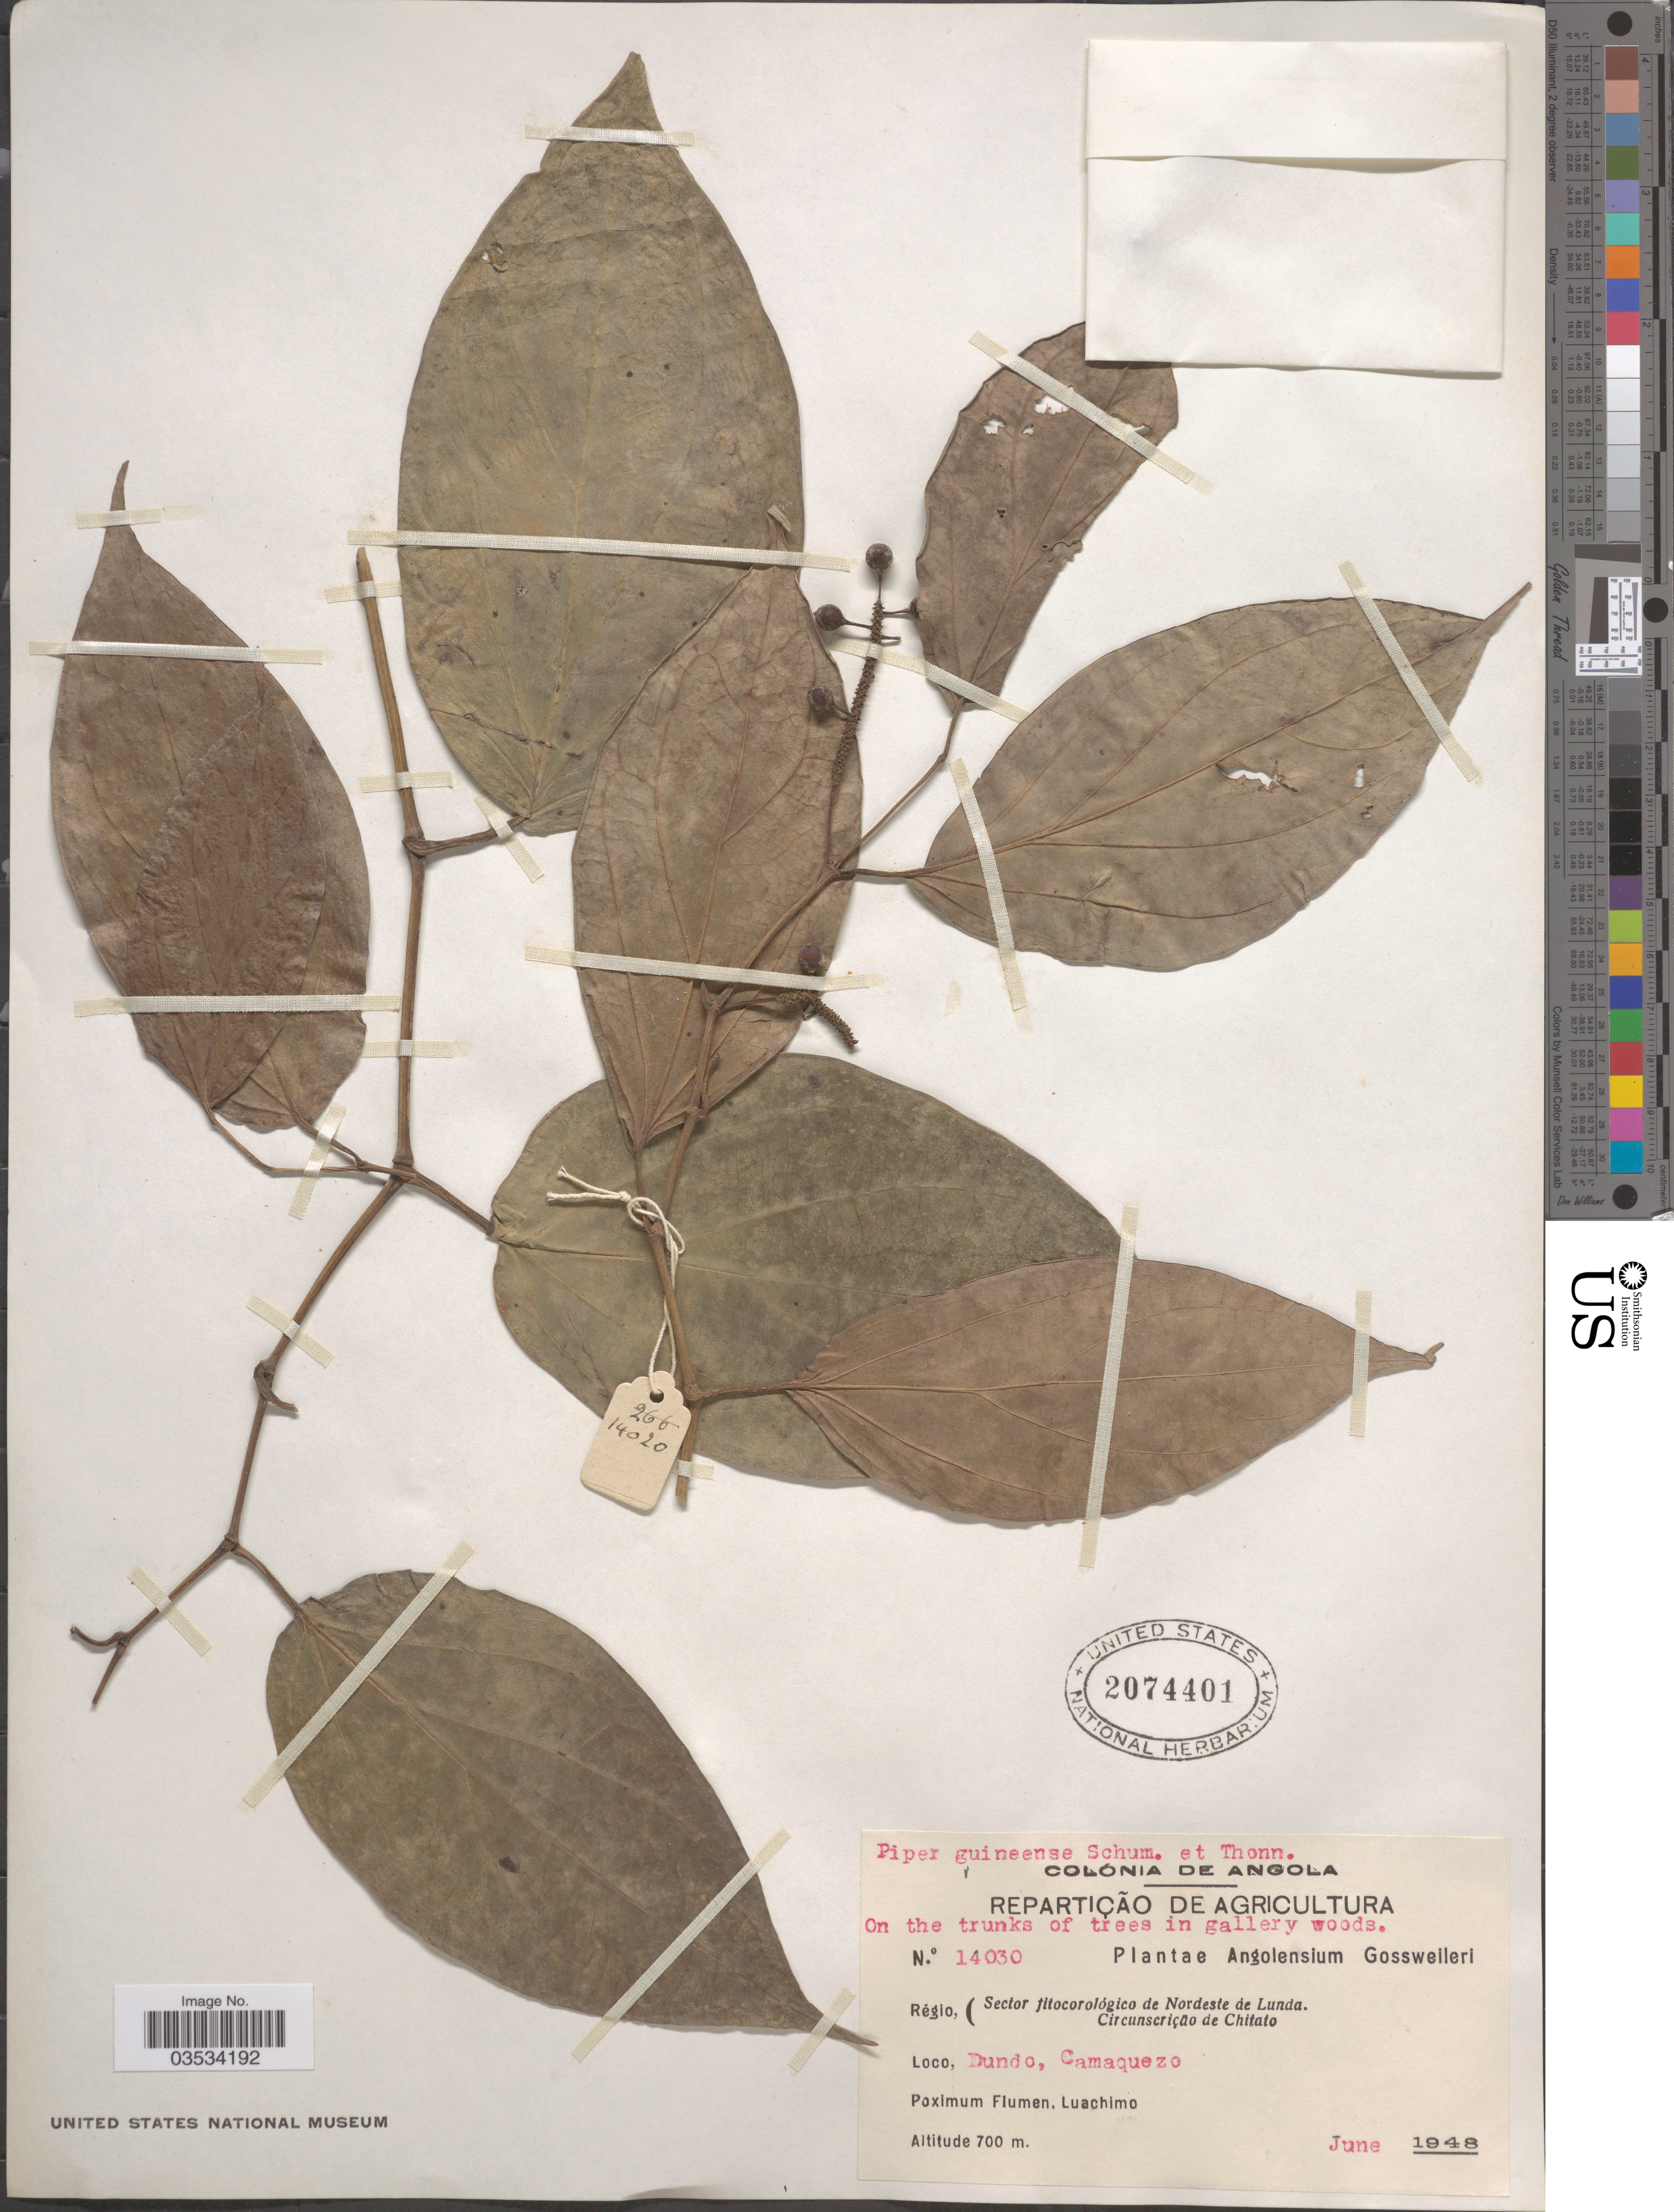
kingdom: Plantae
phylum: Tracheophyta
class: Magnoliopsida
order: Piperales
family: Piperaceae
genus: Piper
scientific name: Piper guineense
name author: Schumach. & Thonn.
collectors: -. Gossweiler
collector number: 14030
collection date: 1948-06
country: Angola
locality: Colonia de Angola. Regio, Sector fitocorológico de Nordeste de Lunda. Circunscriçao de Chitato. Dundo, Camaquezo.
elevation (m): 70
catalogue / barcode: US 2074401